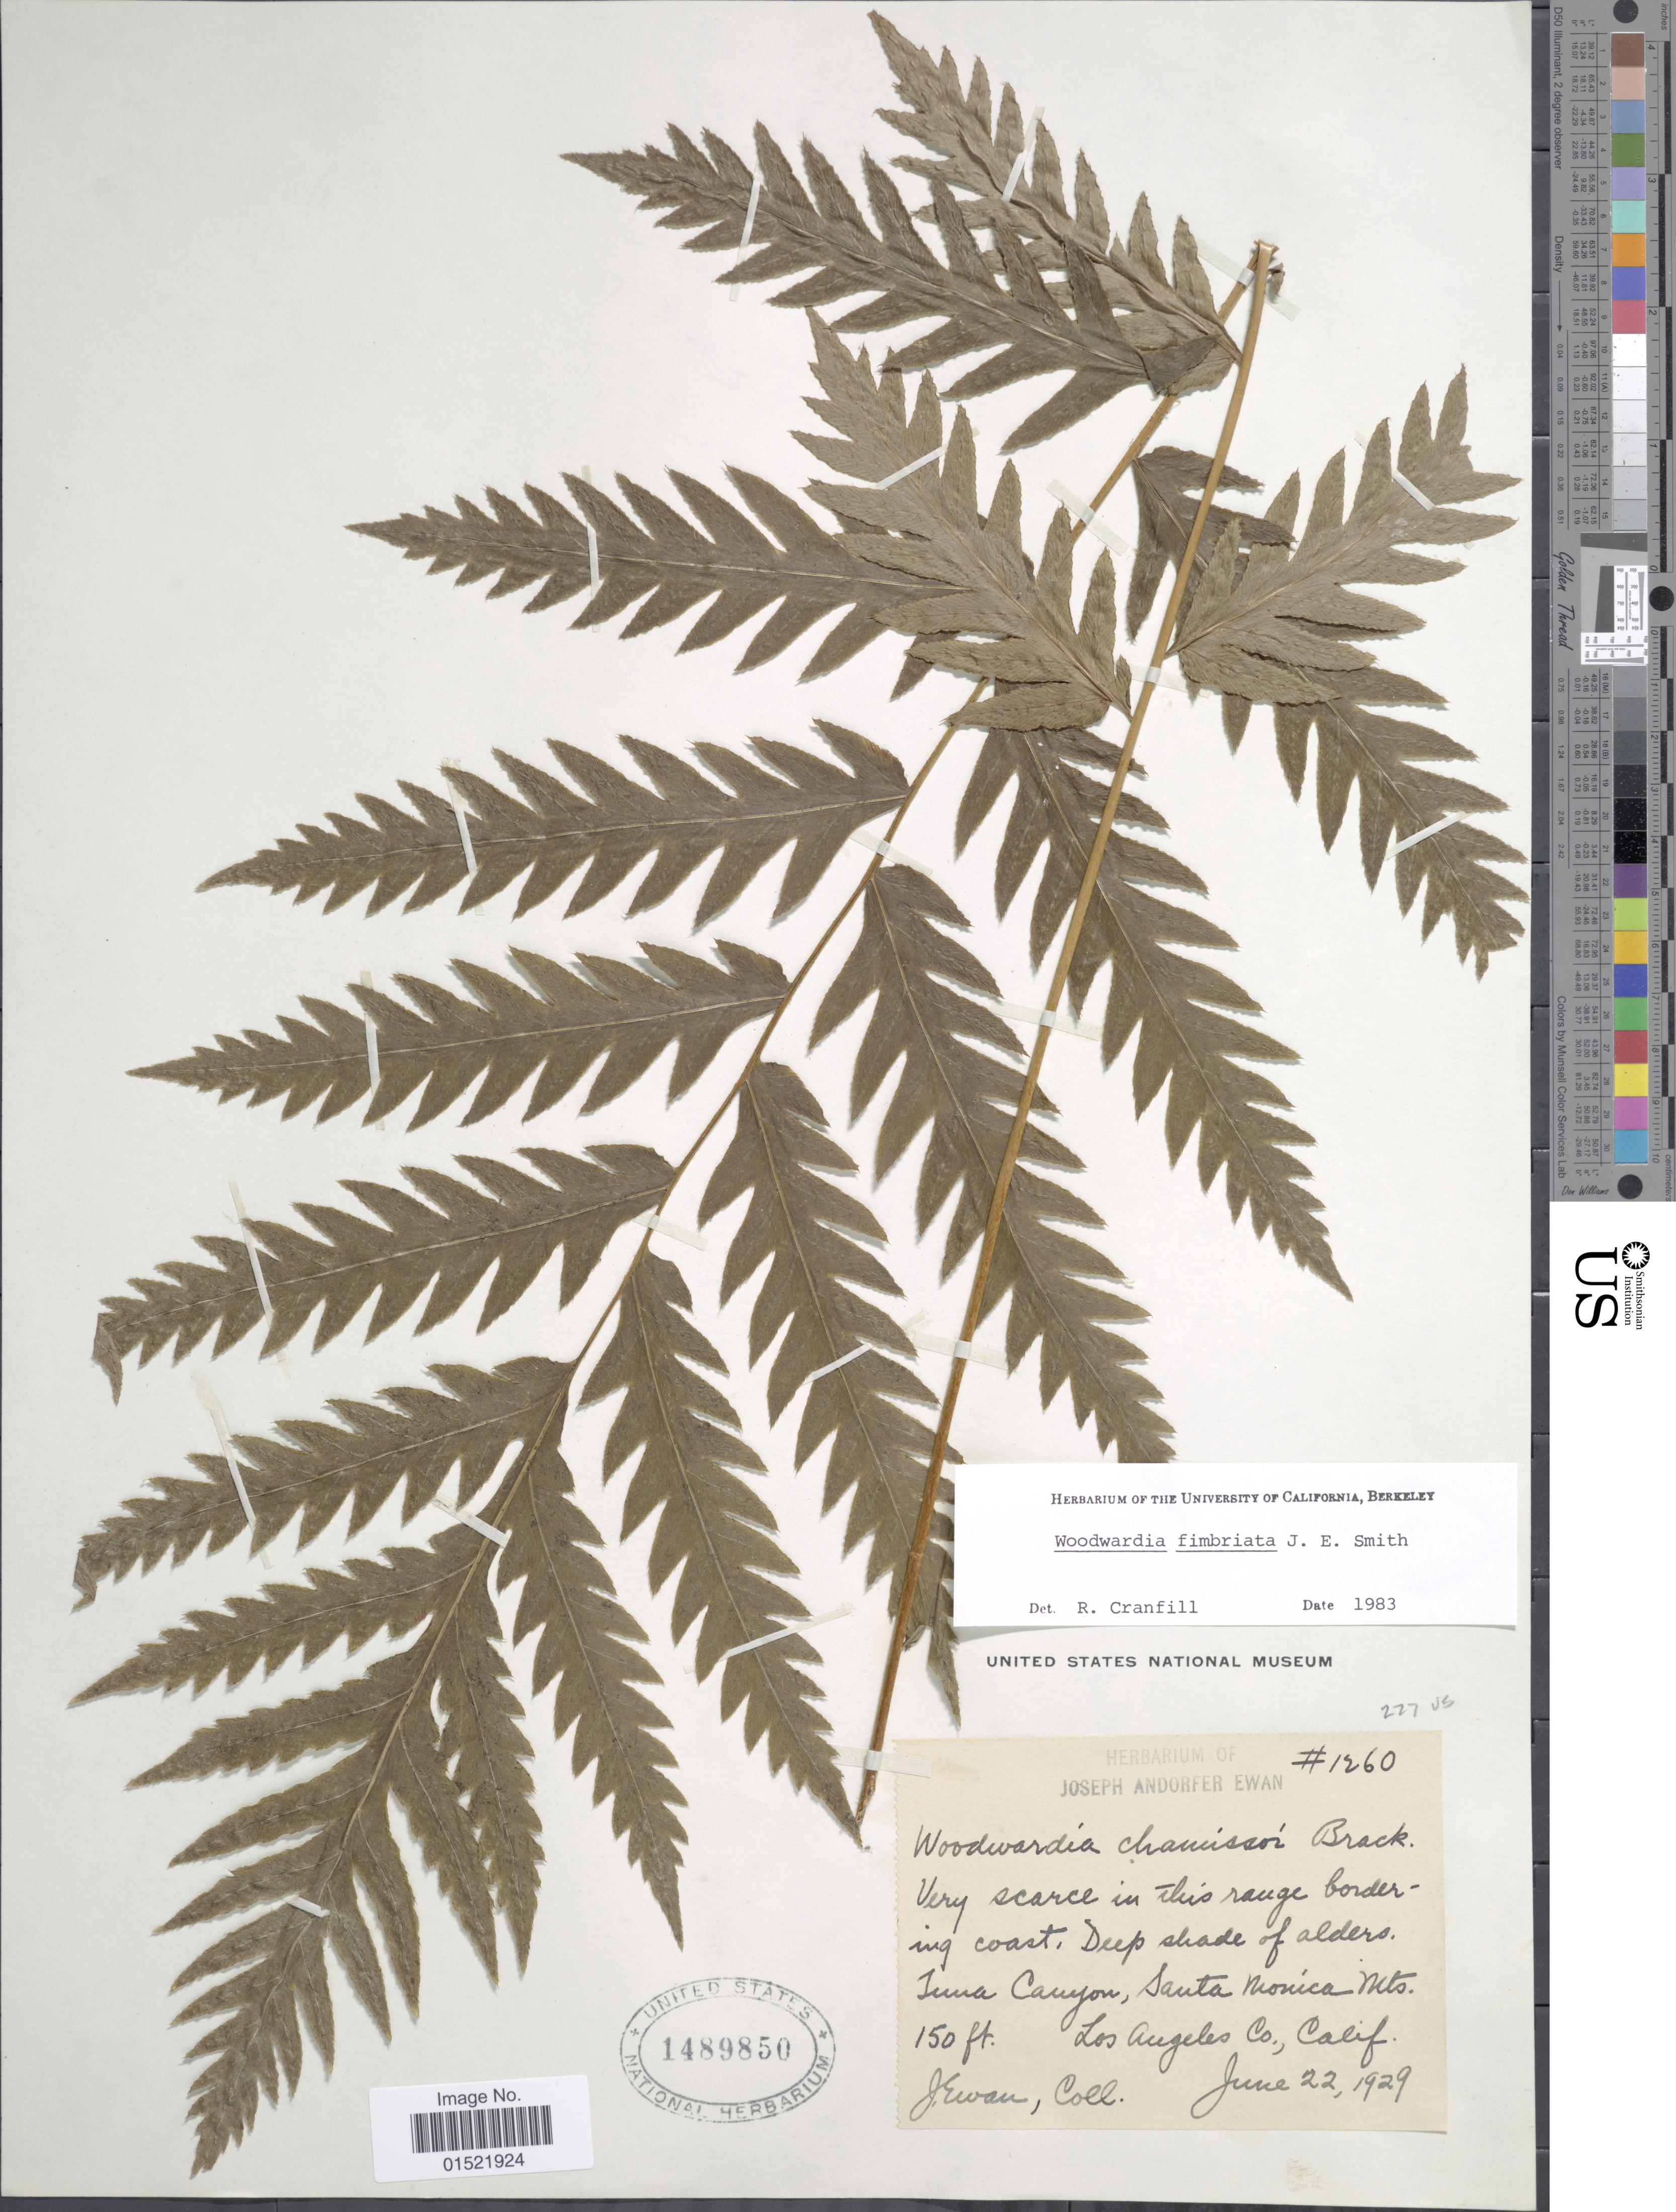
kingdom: Plantae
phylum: Tracheophyta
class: Polypodiopsida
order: Polypodiales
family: Blechnaceae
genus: Woodwardia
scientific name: Woodwardia fimbriata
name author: Sm.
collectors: J. A. Ewan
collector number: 1260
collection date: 1929-06-22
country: United States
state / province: California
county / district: Los Angeles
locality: Inna Canyon, Santa Monica Mts., Los Angeles co., Calif.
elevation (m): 46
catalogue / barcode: US 1489850